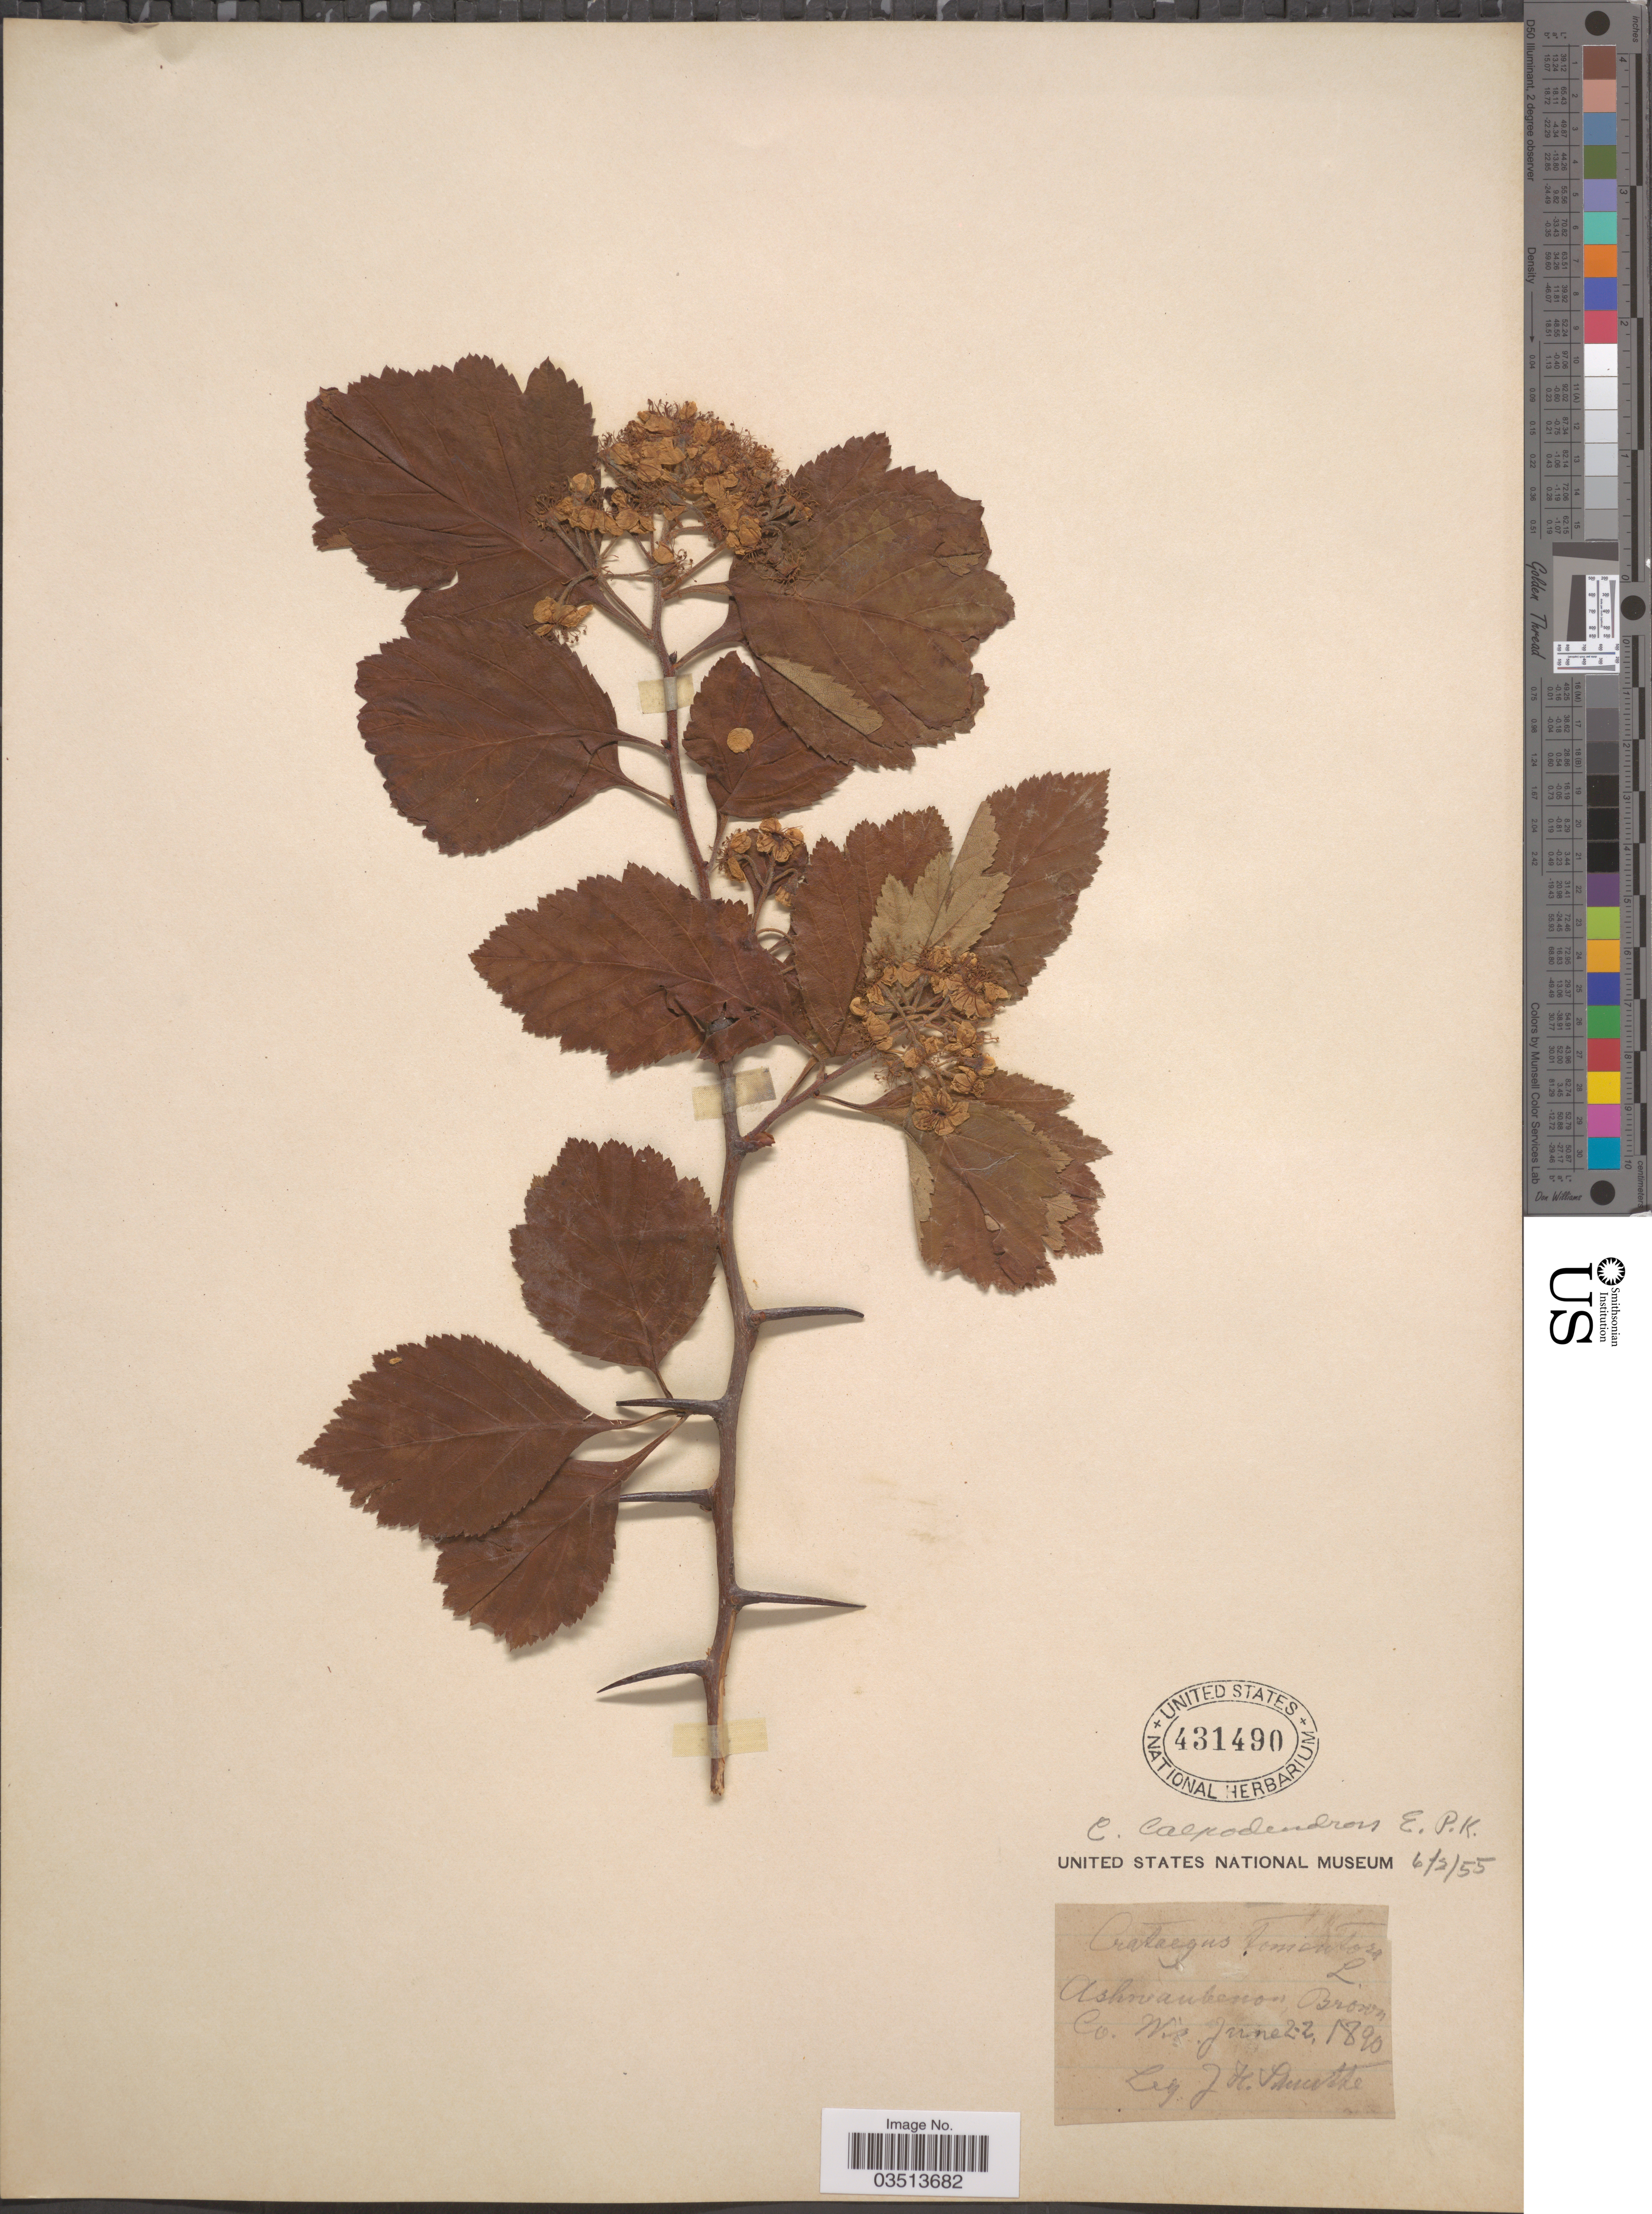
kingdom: Plantae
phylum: Tracheophyta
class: Magnoliopsida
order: Rosales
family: Rosaceae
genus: Crataegus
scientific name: Crataegus calpodendron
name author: (Ehrh.) Medik.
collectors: J. H. Schuette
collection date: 1890-06-22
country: United States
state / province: Wisconsin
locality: Ashwaubenon, Brown Co.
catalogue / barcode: US 431490